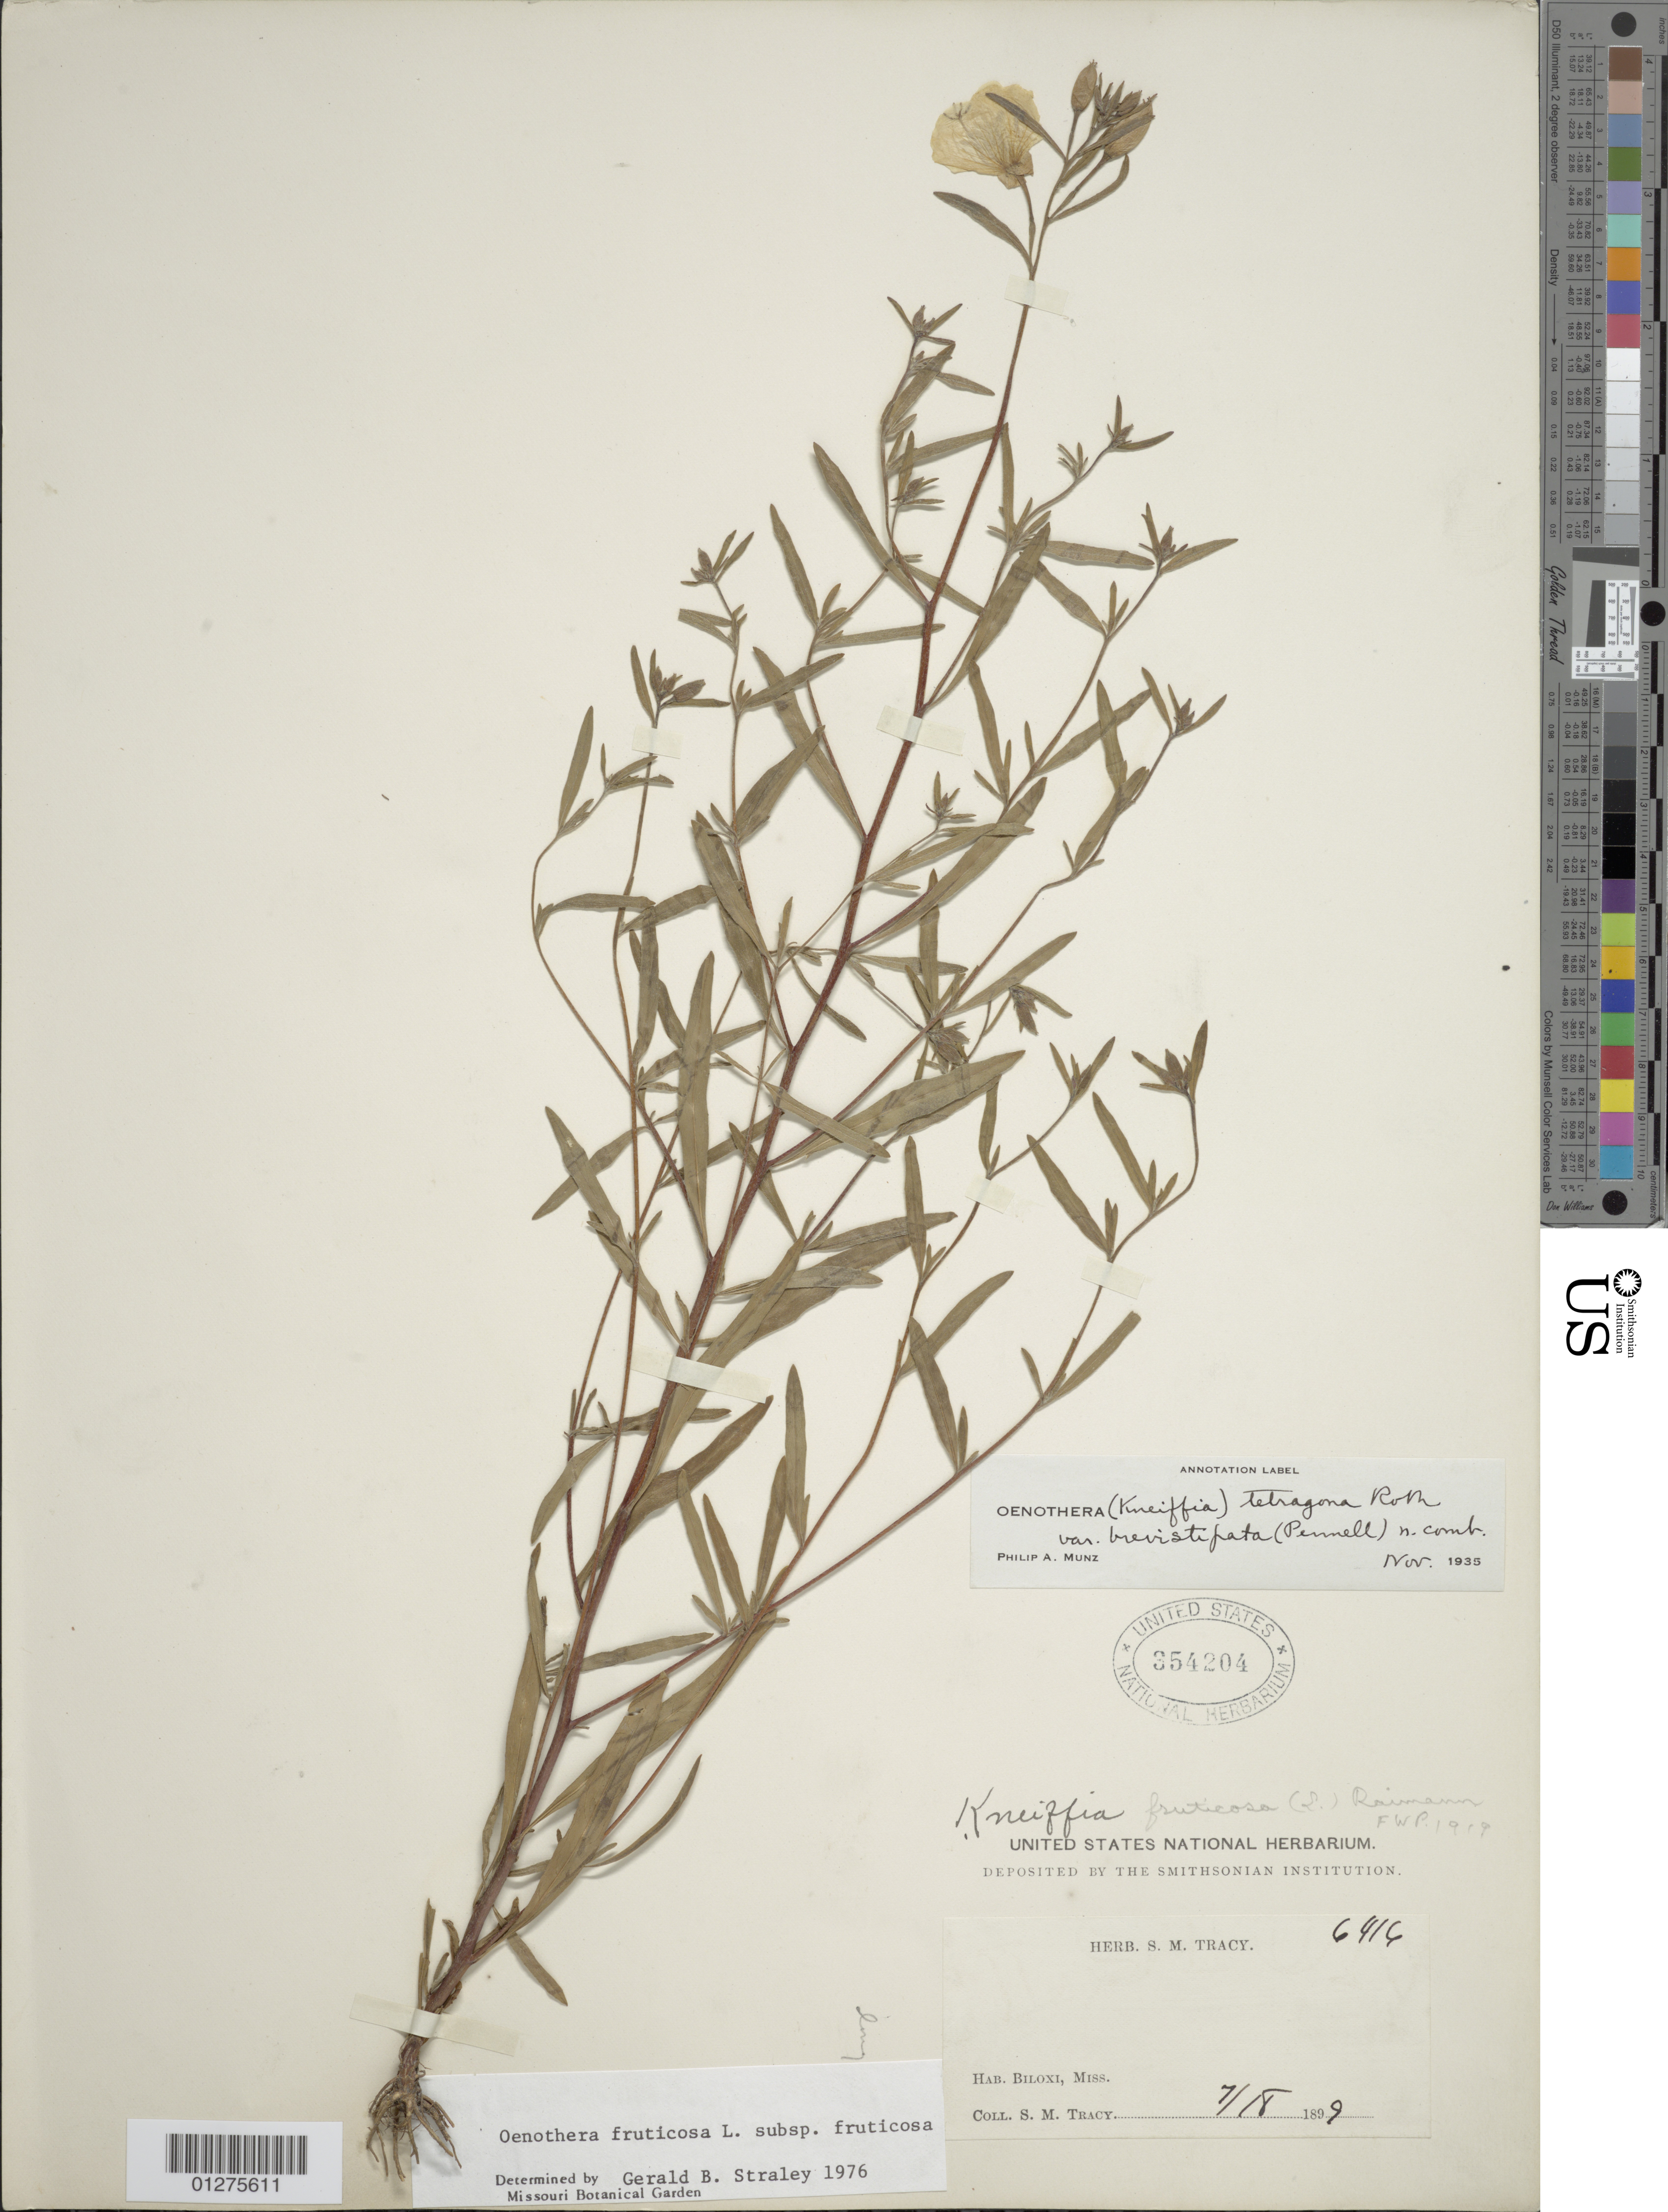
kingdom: Plantae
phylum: Tracheophyta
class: Magnoliopsida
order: Myrtales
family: Onagraceae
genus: Oenothera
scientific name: Oenothera fruticosa subsp. fruticosa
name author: L.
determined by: Straley, G. B.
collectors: S. M. Tracy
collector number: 6416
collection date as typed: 7/18/1989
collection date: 1989-07-18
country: United States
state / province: Mississippi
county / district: Harrison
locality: Biloxi.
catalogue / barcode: US 354204